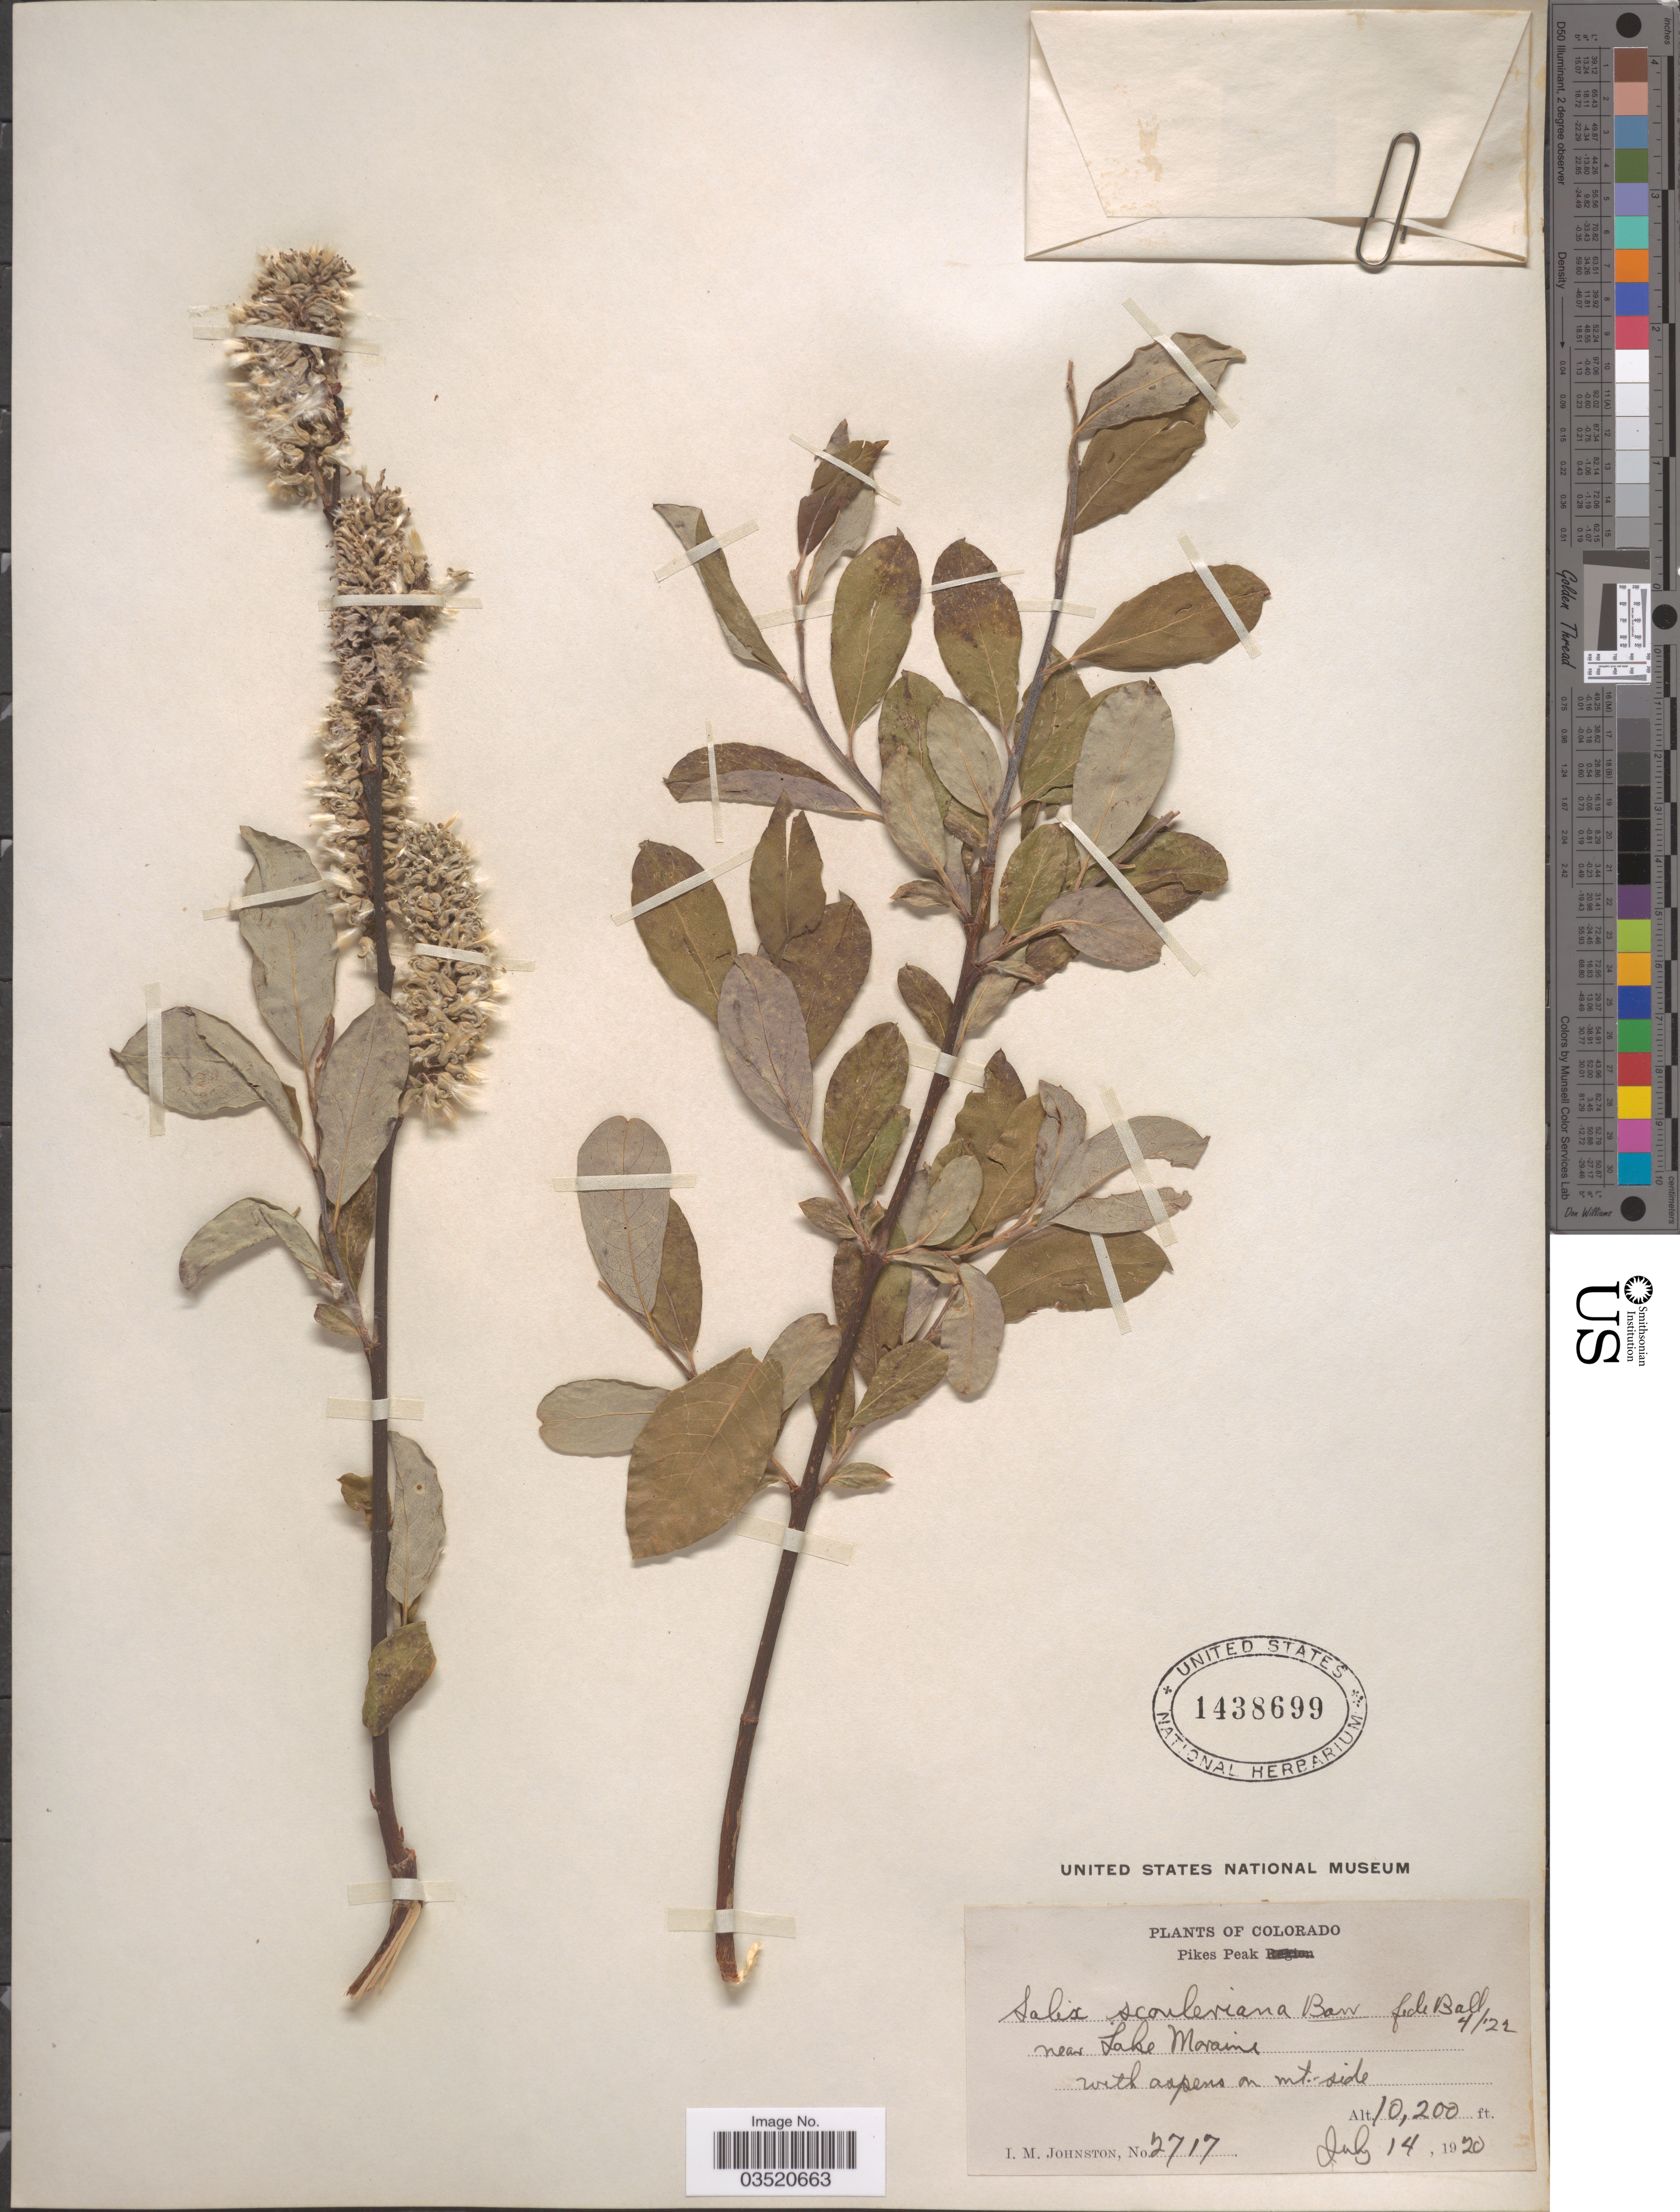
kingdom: Plantae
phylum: Tracheophyta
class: Magnoliopsida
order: Malpighiales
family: Salicaceae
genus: Salix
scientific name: Salix scouleriana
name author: Barratt ex Hook.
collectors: I.M. Johnston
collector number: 2717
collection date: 1920-07-14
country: United States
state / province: Colorado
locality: Pikes Peak. Near Lake Moraine. Mt.-side.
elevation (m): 3109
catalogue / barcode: US 1438699